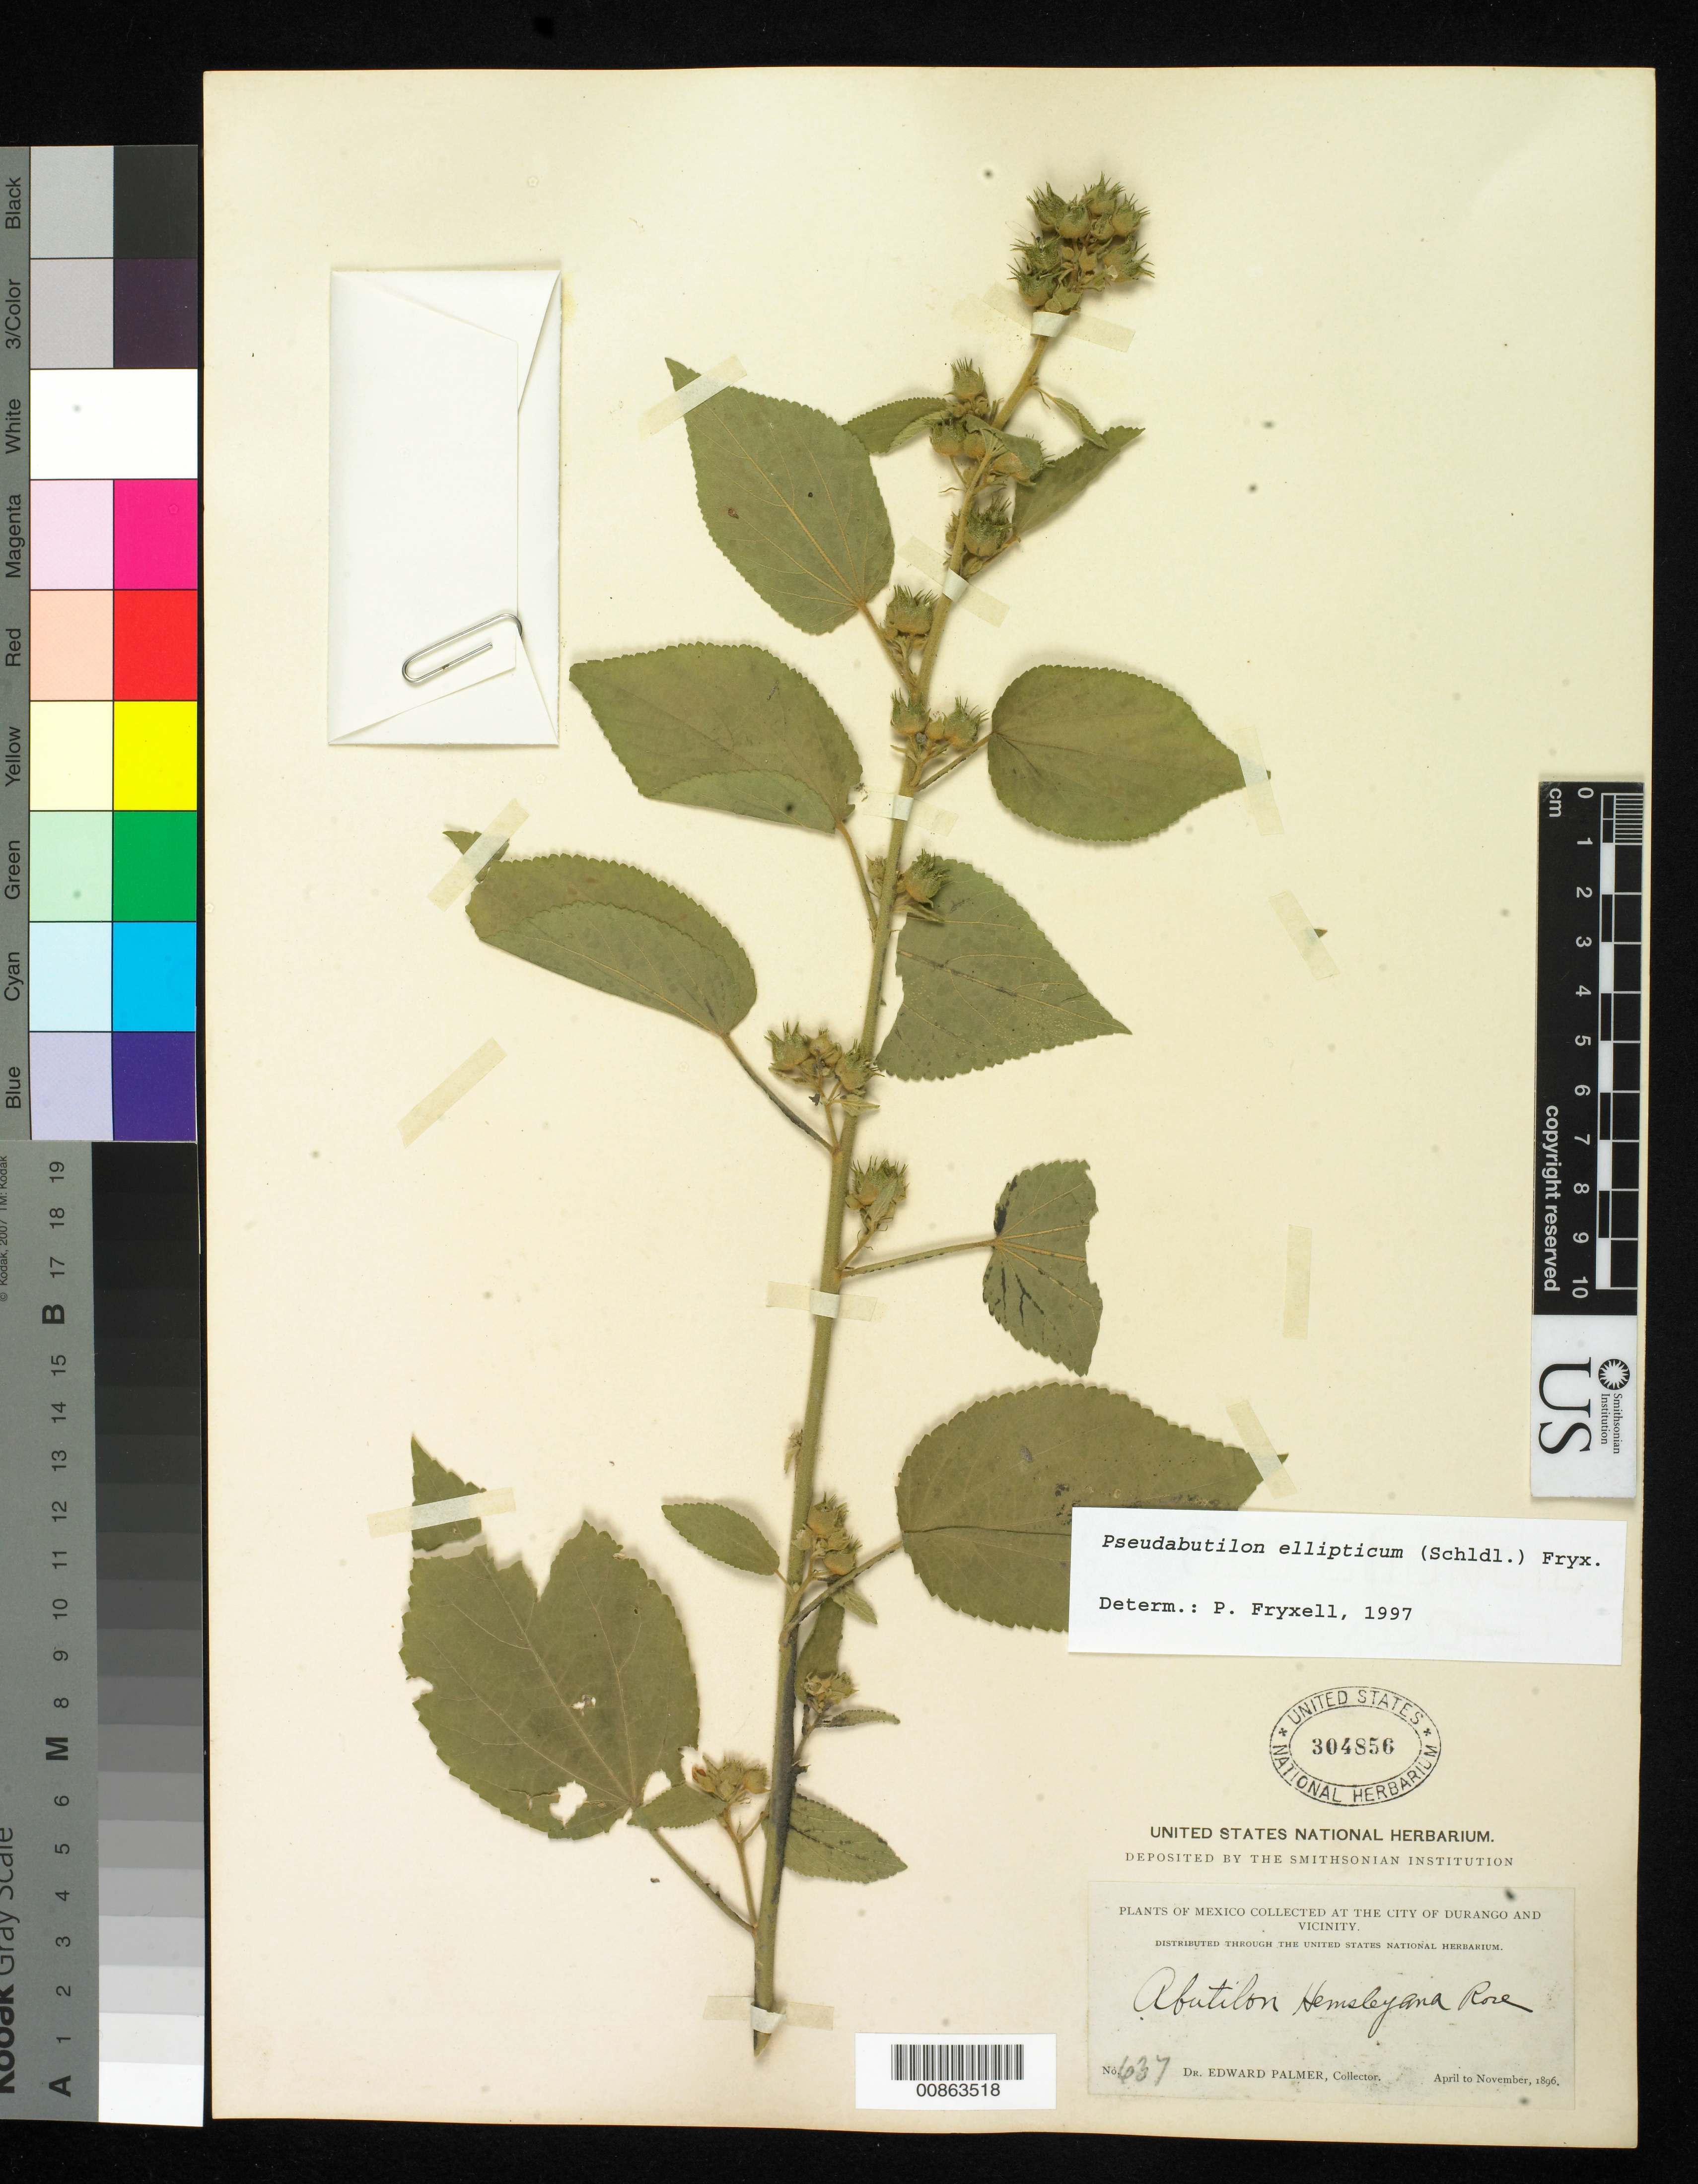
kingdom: Plantae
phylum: Tracheophyta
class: Magnoliopsida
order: Malvales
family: Malvaceae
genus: Pseudabutilon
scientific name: Pseudabutilon ellipticum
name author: (Schltdl.) Fryxell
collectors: E. Palmer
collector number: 637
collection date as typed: Apr 1896 to -- Nov 1896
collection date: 1896-04/1896-11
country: Mexico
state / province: Durango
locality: City of Durango and vicinity.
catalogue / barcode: US 304856